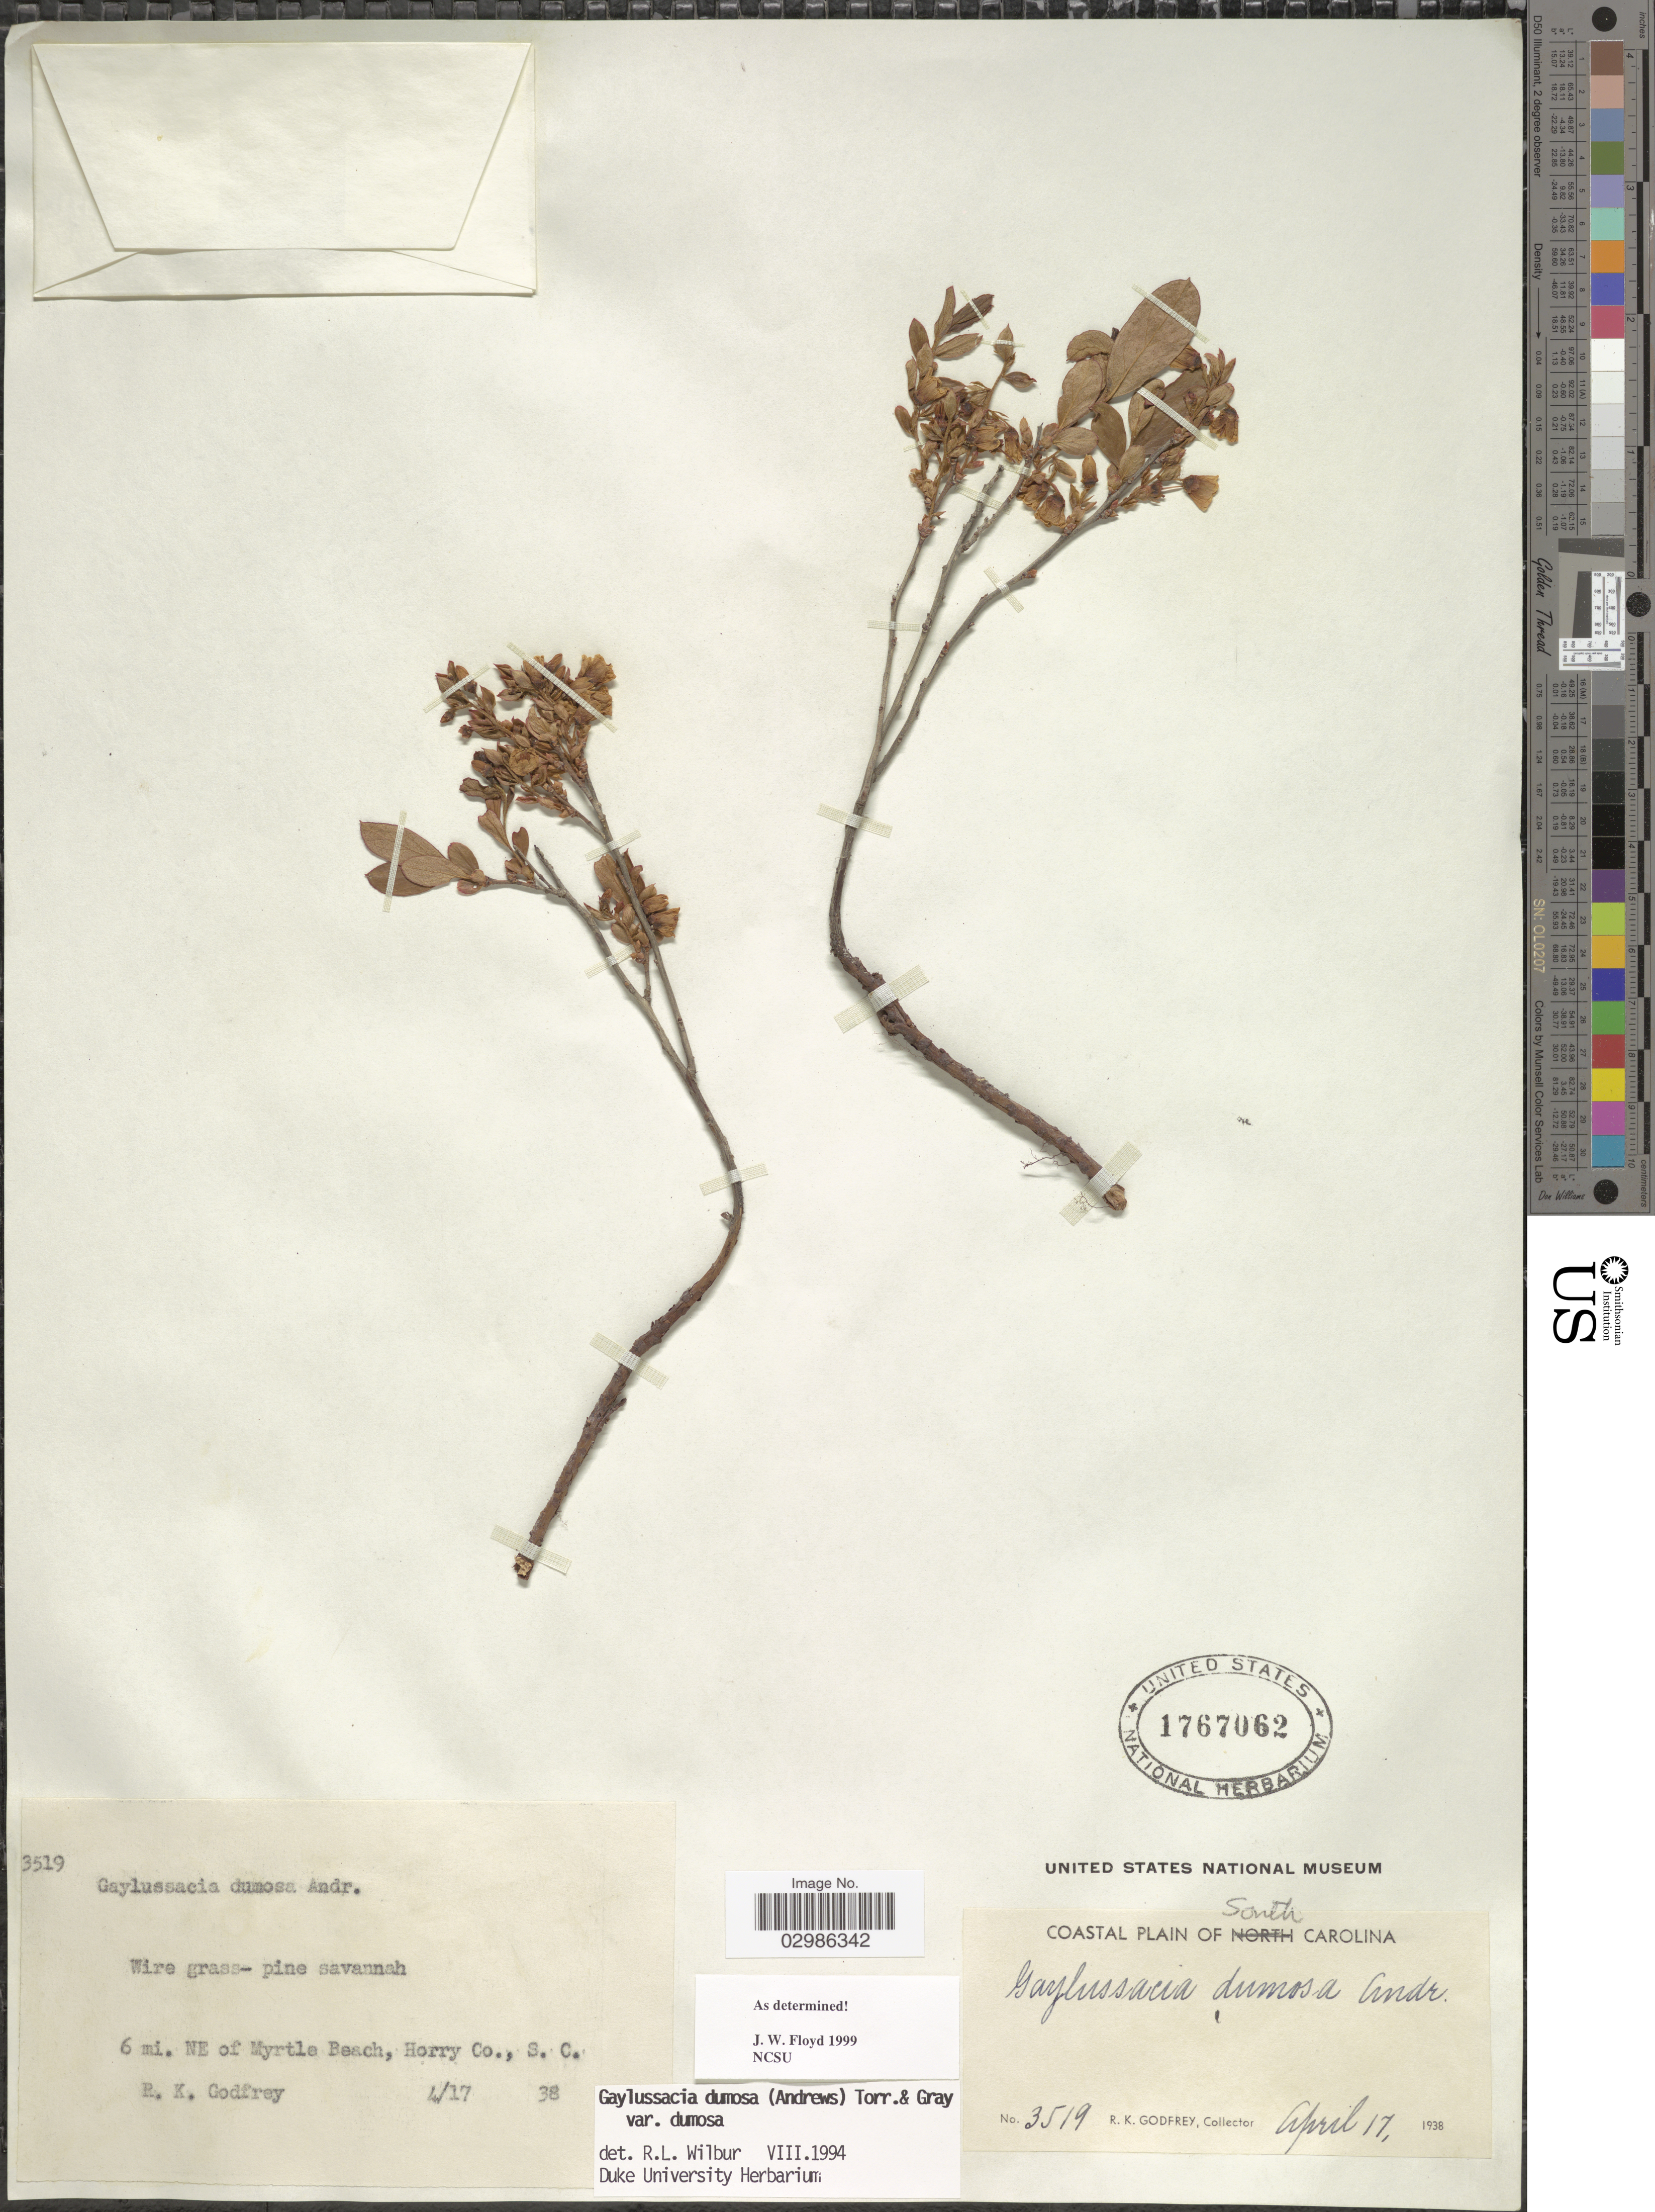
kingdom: Plantae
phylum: Tracheophyta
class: Magnoliopsida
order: Ericales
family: Ericaceae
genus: Gaylussacia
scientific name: Gaylussacia dumosa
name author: (Andrews) Torr. & A. Gray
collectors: R. K. Godfrey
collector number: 3519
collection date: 1938-04-17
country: United States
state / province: South Carolina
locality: Coastal Plain of South Carolina, 6 mi. NE of Myrtle Beach, Horry Co.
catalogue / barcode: US 1767062